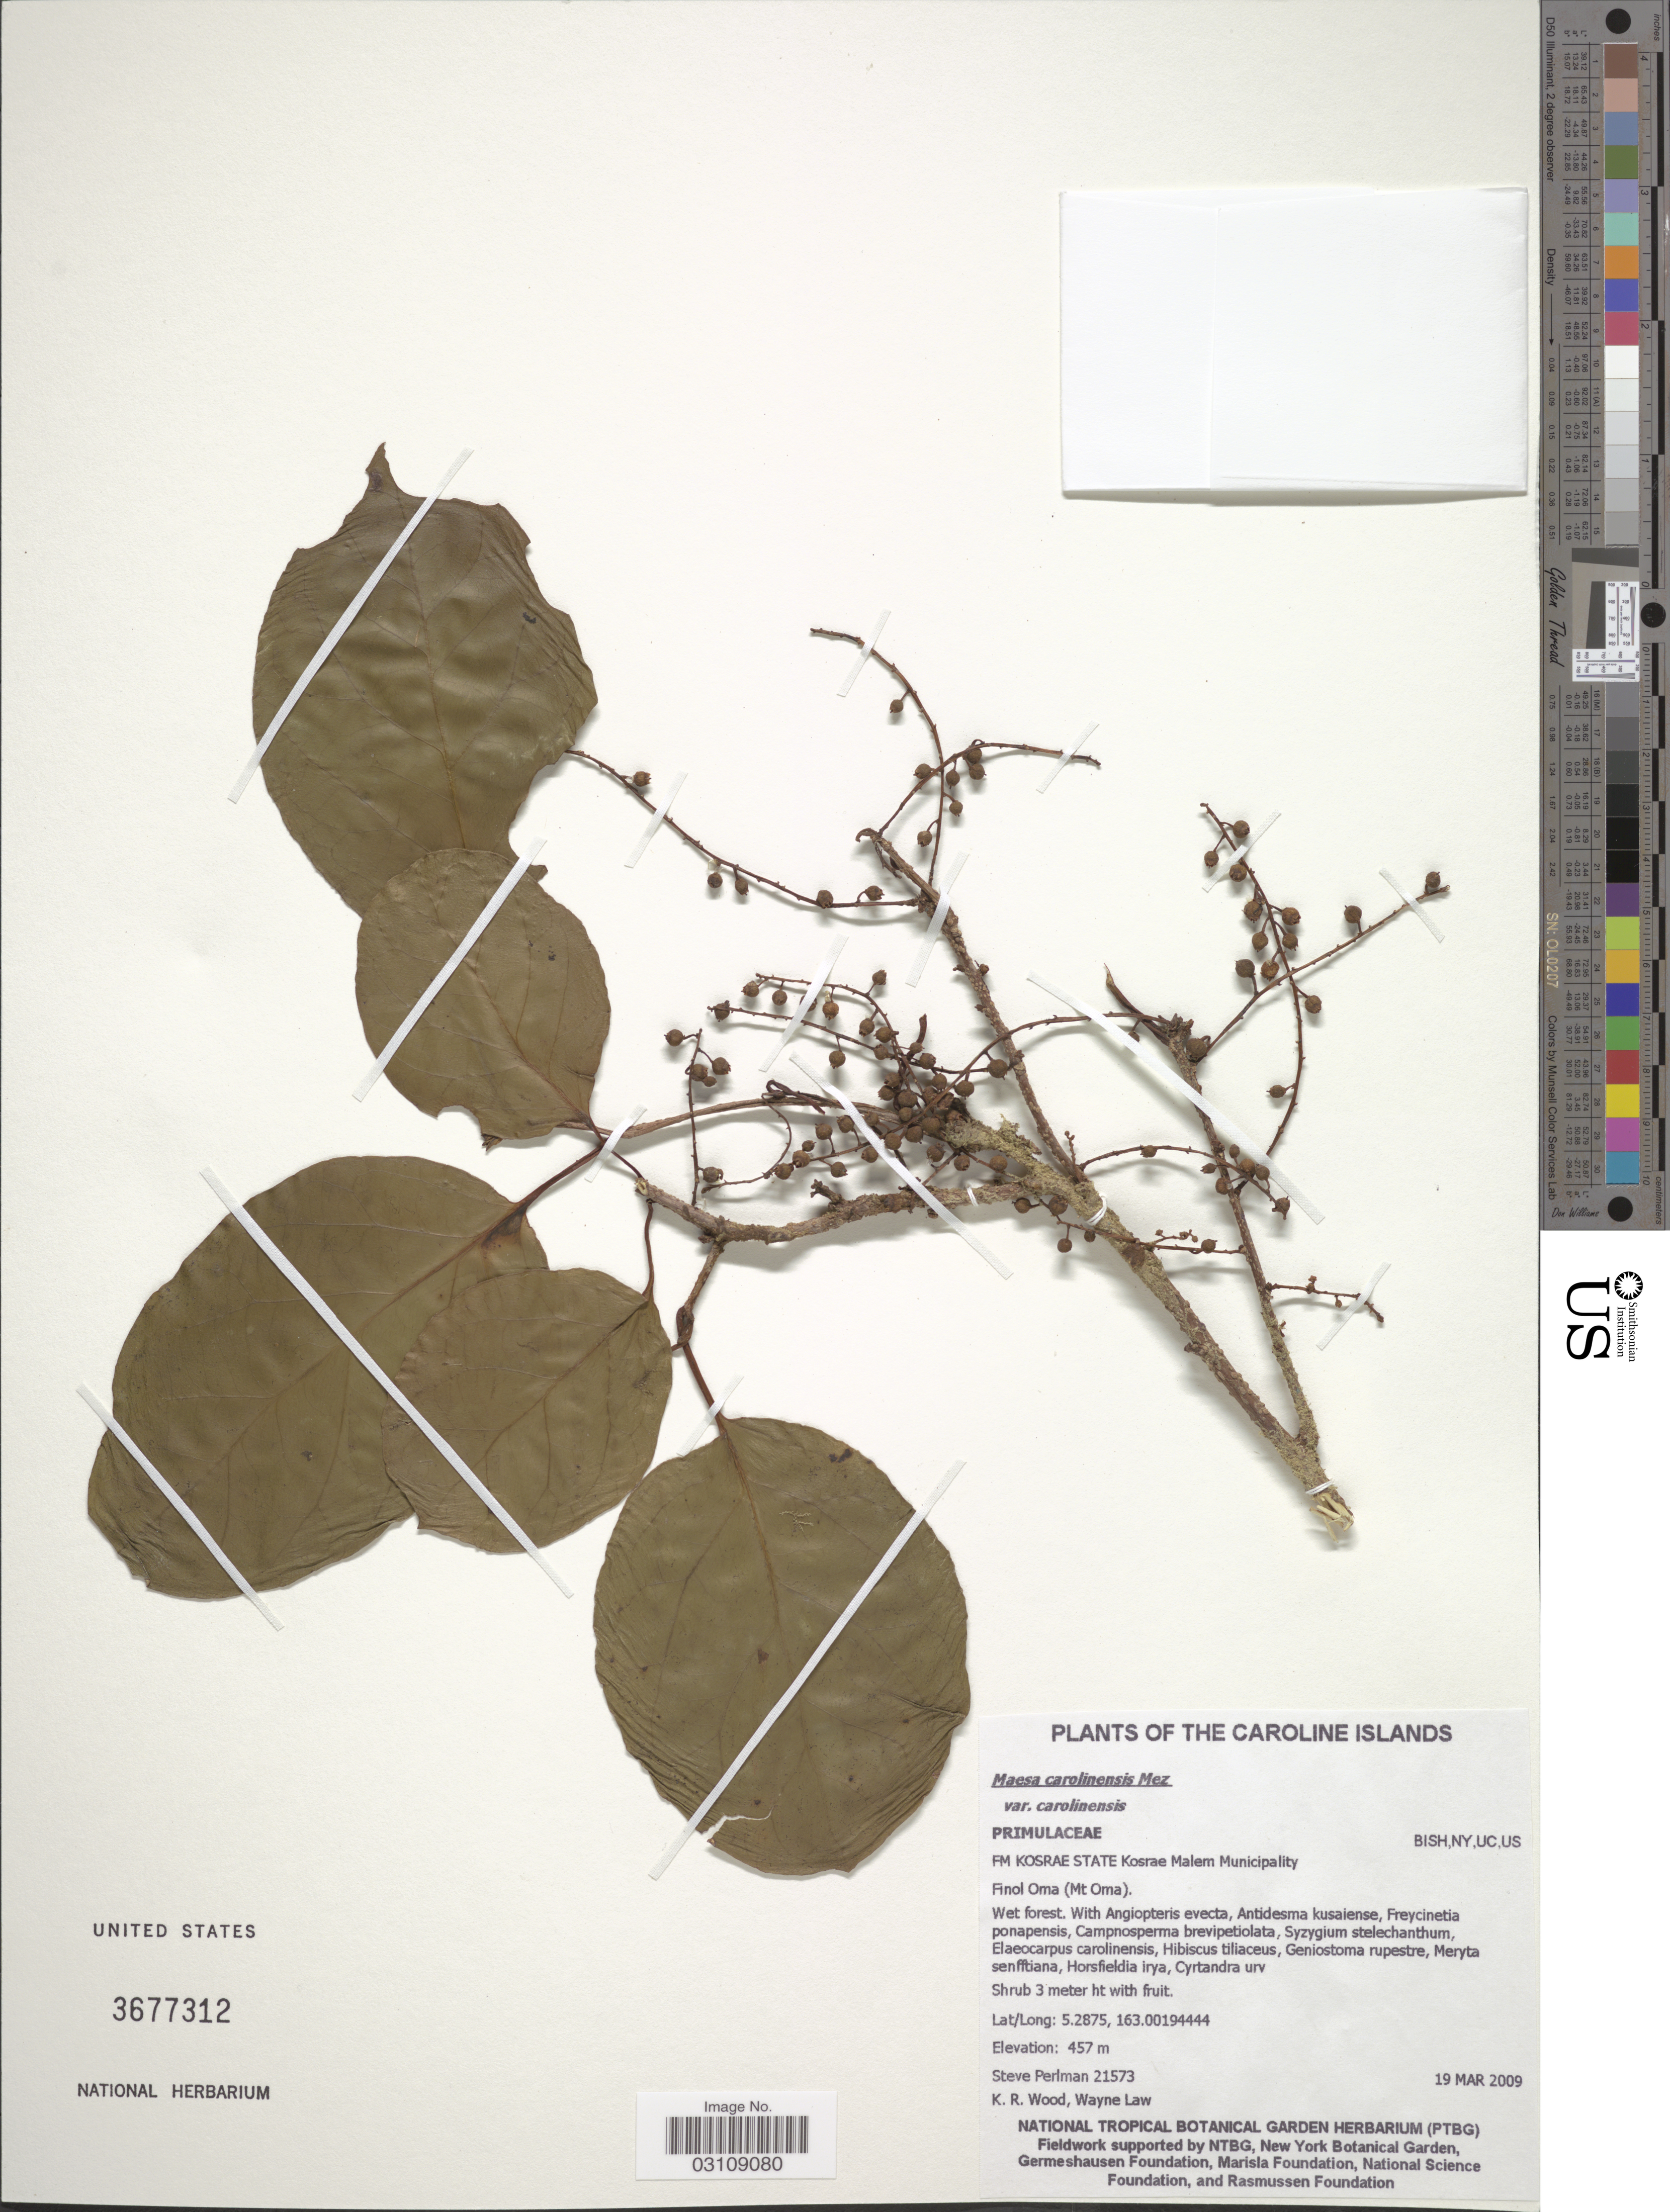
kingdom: Plantae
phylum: Tracheophyta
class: Magnoliopsida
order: Ericales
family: Primulaceae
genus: Maesa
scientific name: Maesa carolinensis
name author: Mez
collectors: S. Perlman, K. R. Wood & W. Law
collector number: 21573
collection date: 2009-03-19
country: Micronesia, Federated States of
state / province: Kosrae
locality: The Caroline Islands, FM Pohnpei State Kosrae Malem Municipality, Finol Oma (Mt Oma).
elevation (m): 457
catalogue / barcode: US 3677312